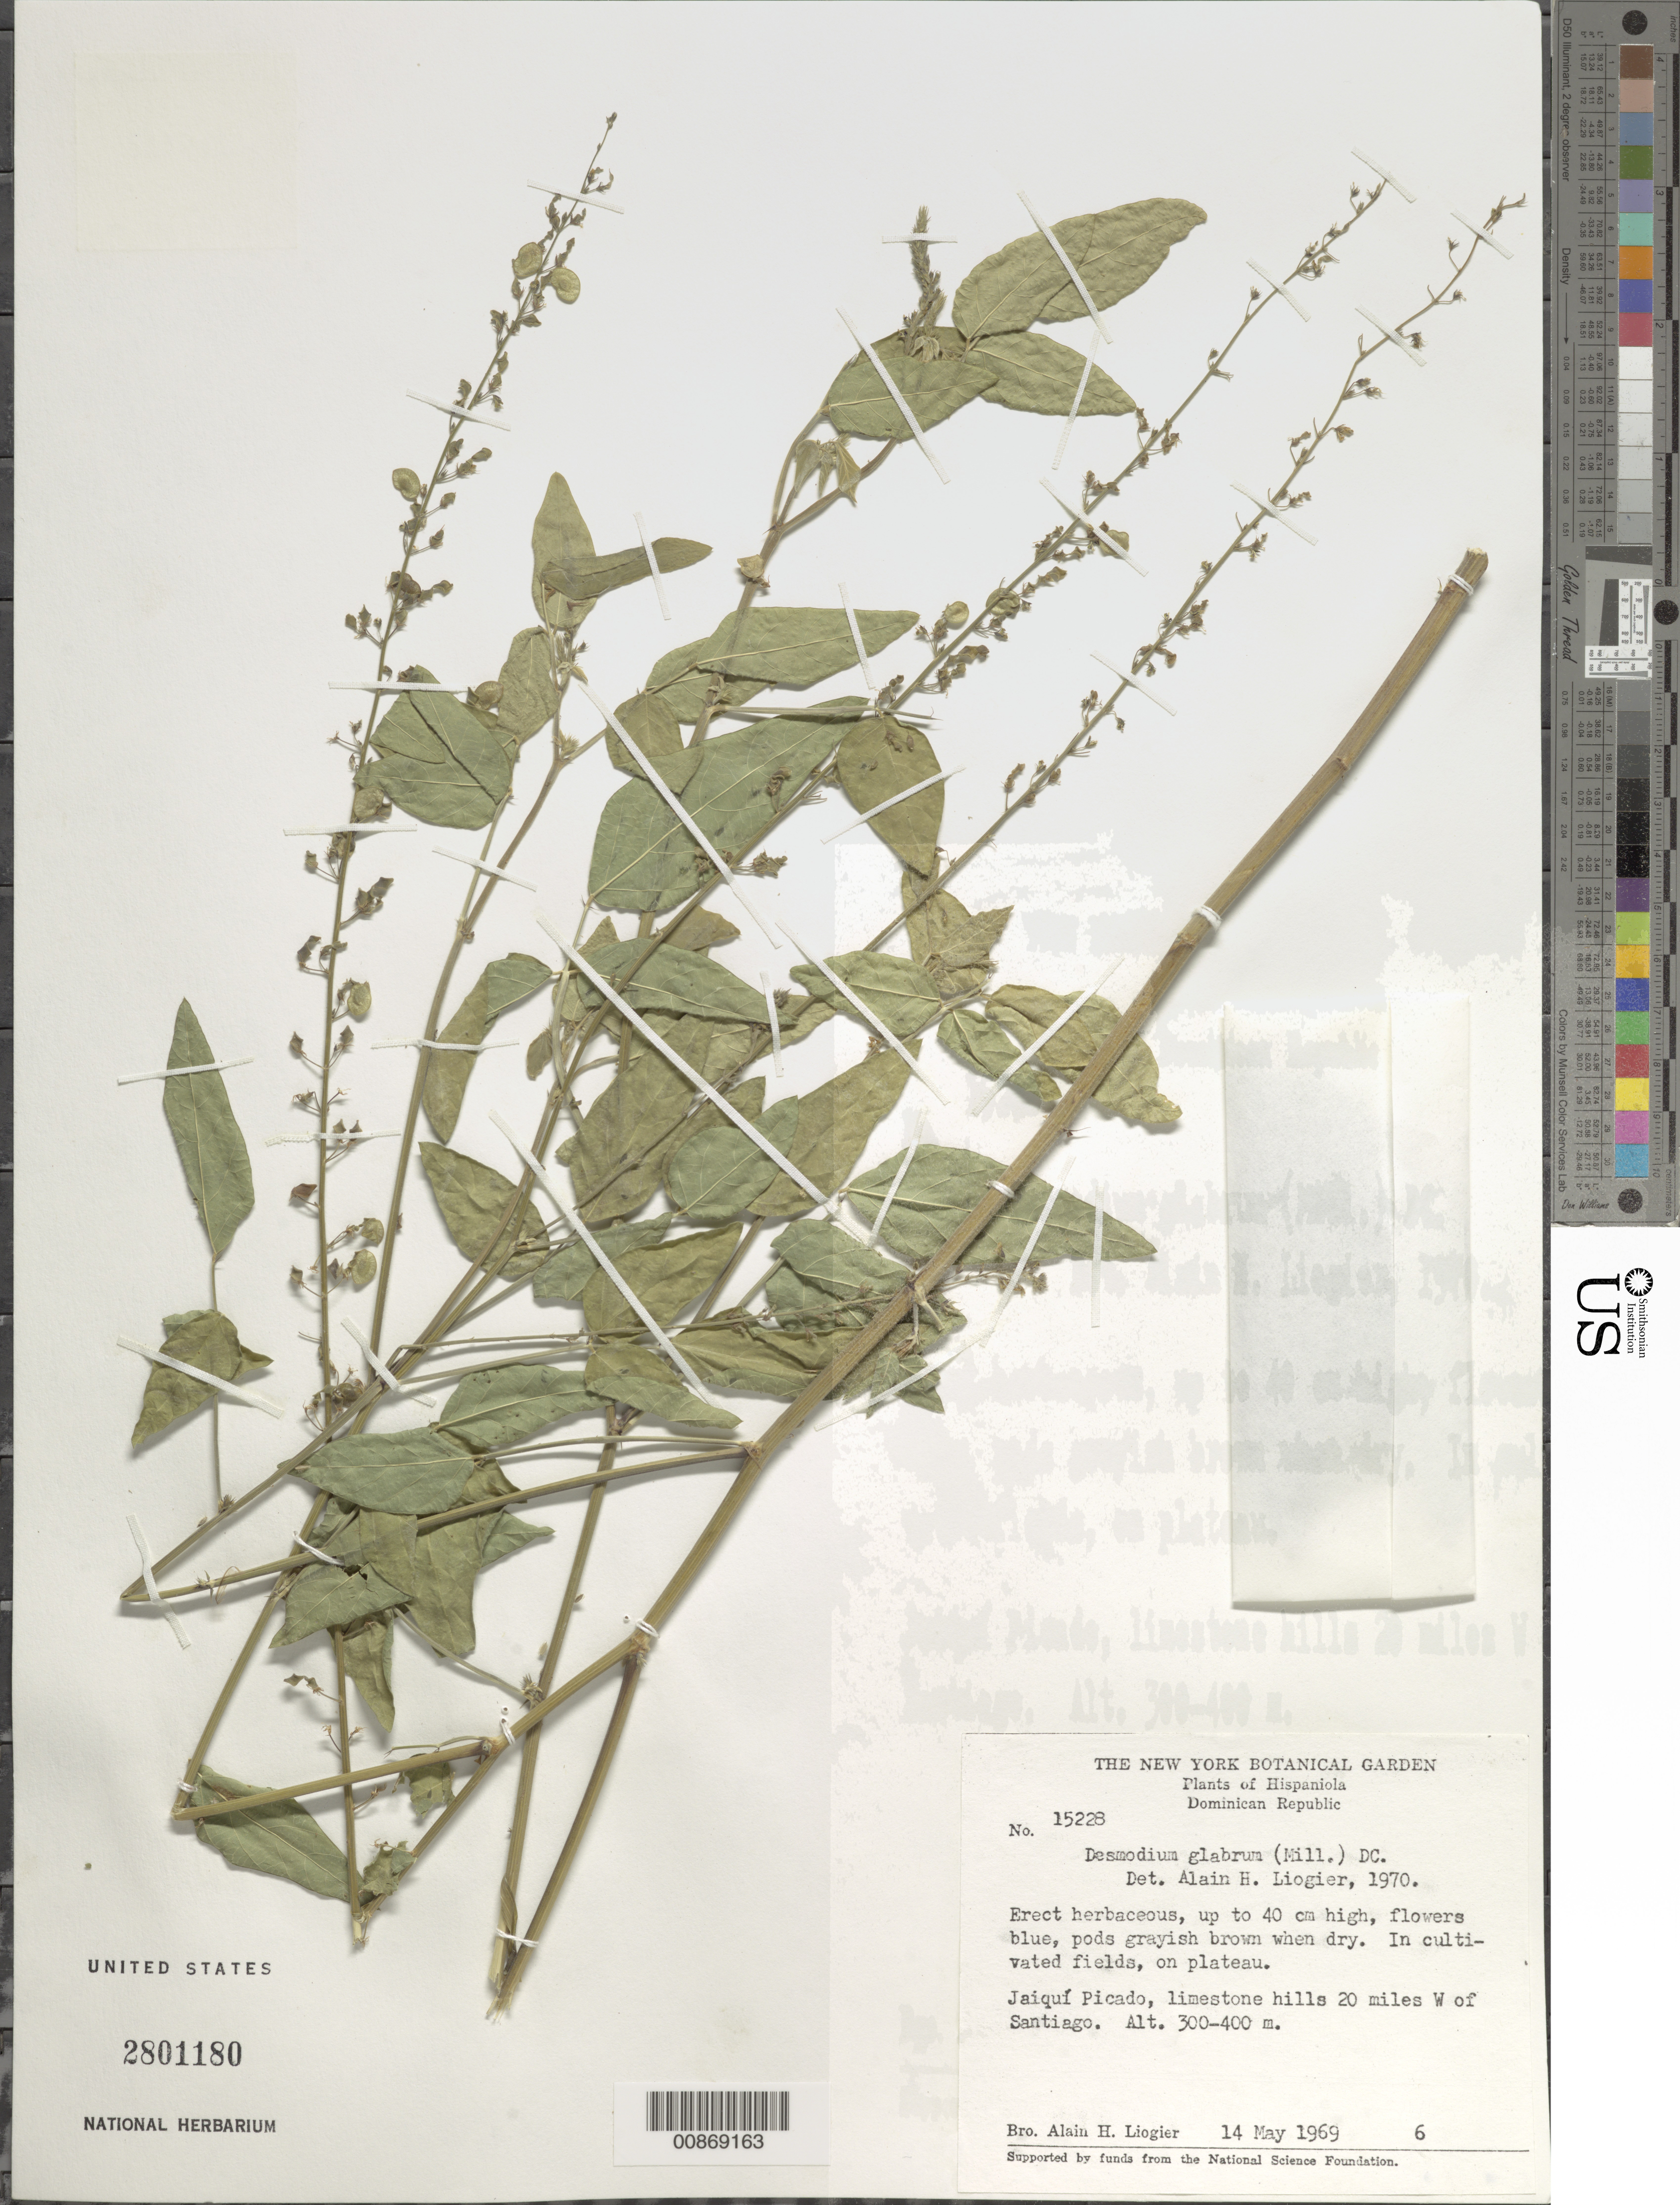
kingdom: Plantae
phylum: Tracheophyta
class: Magnoliopsida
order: Fabales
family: Fabaceae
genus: Desmodium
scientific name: Desmodium glabrum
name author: (Mill.) DC.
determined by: Liogier, Alain H.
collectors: A. H. Liogier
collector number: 15228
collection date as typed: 14 May 1969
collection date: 1969-05-14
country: Dominican Republic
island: Hispaniola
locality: Jaiquí Picado, limestone hills 20 miles W of Santiago.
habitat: In cultivated fields, on plateau.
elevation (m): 300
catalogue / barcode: US 2801180